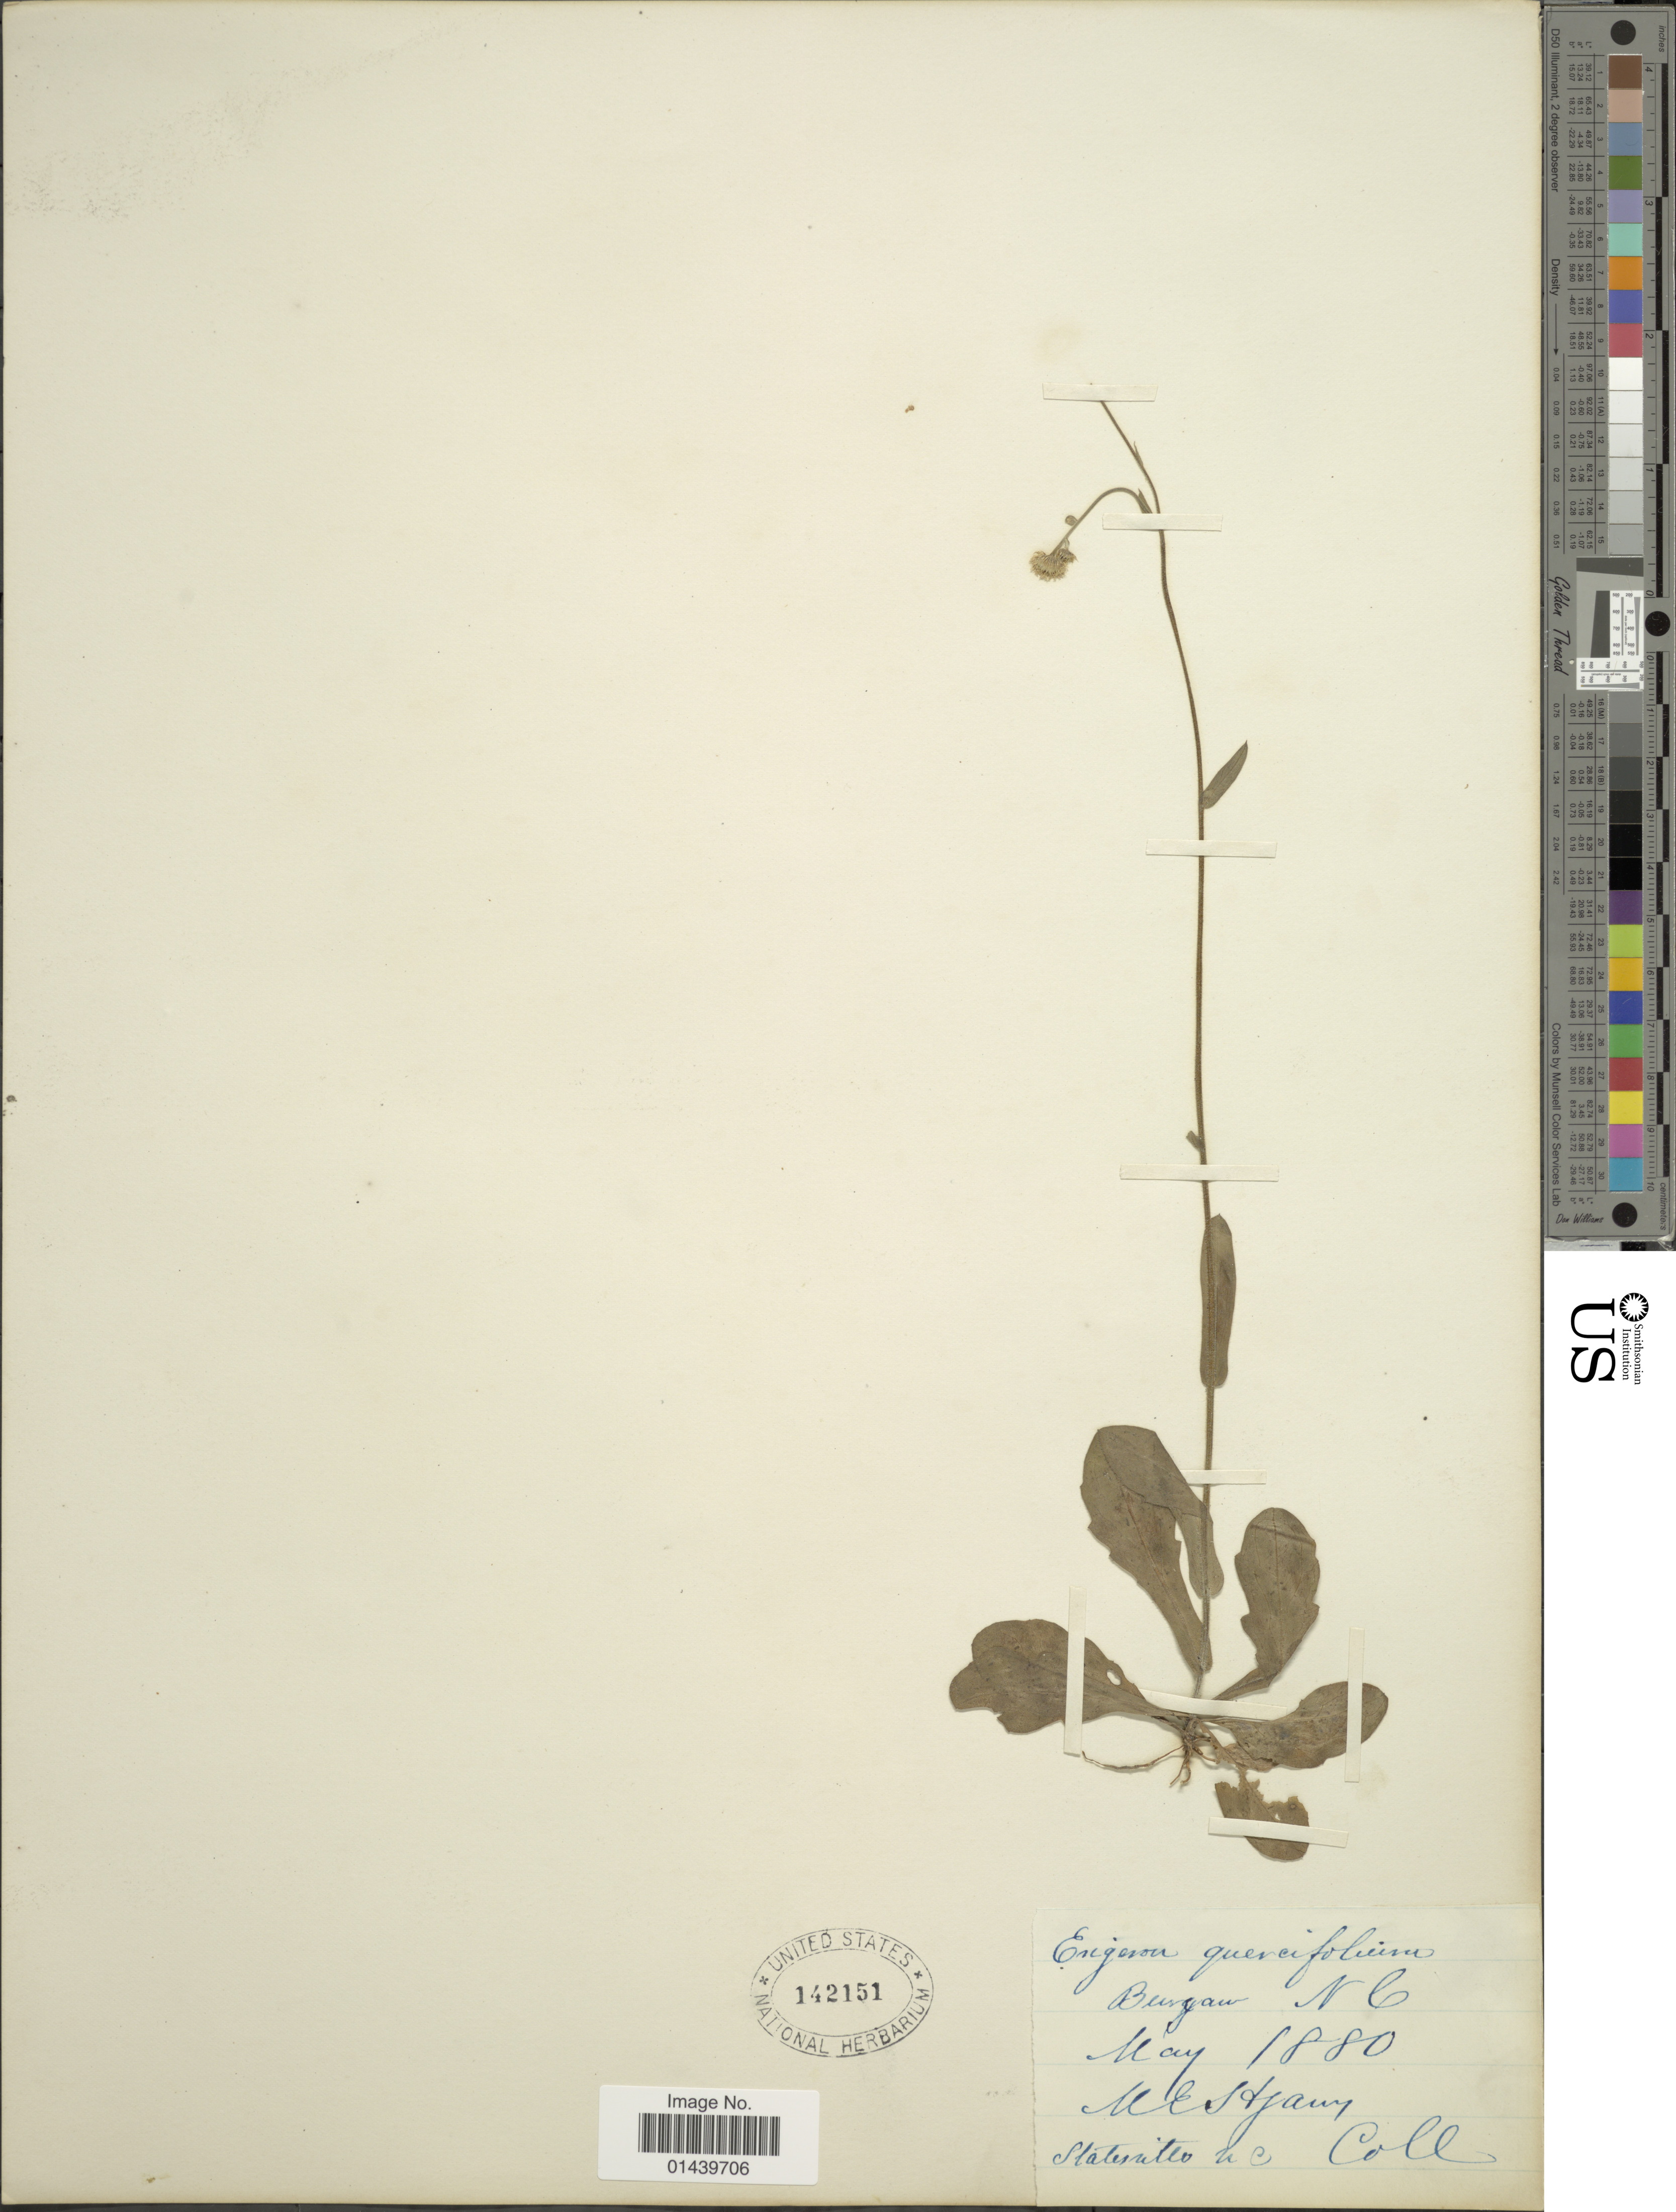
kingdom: Plantae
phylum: Tracheophyta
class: Magnoliopsida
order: Asterales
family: Asteraceae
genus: Erigeron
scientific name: Erigeron quercifolius Lam.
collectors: M. E. Hyams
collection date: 1880-05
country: United States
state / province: North Carolina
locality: Statesville NC.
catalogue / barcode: US 142151